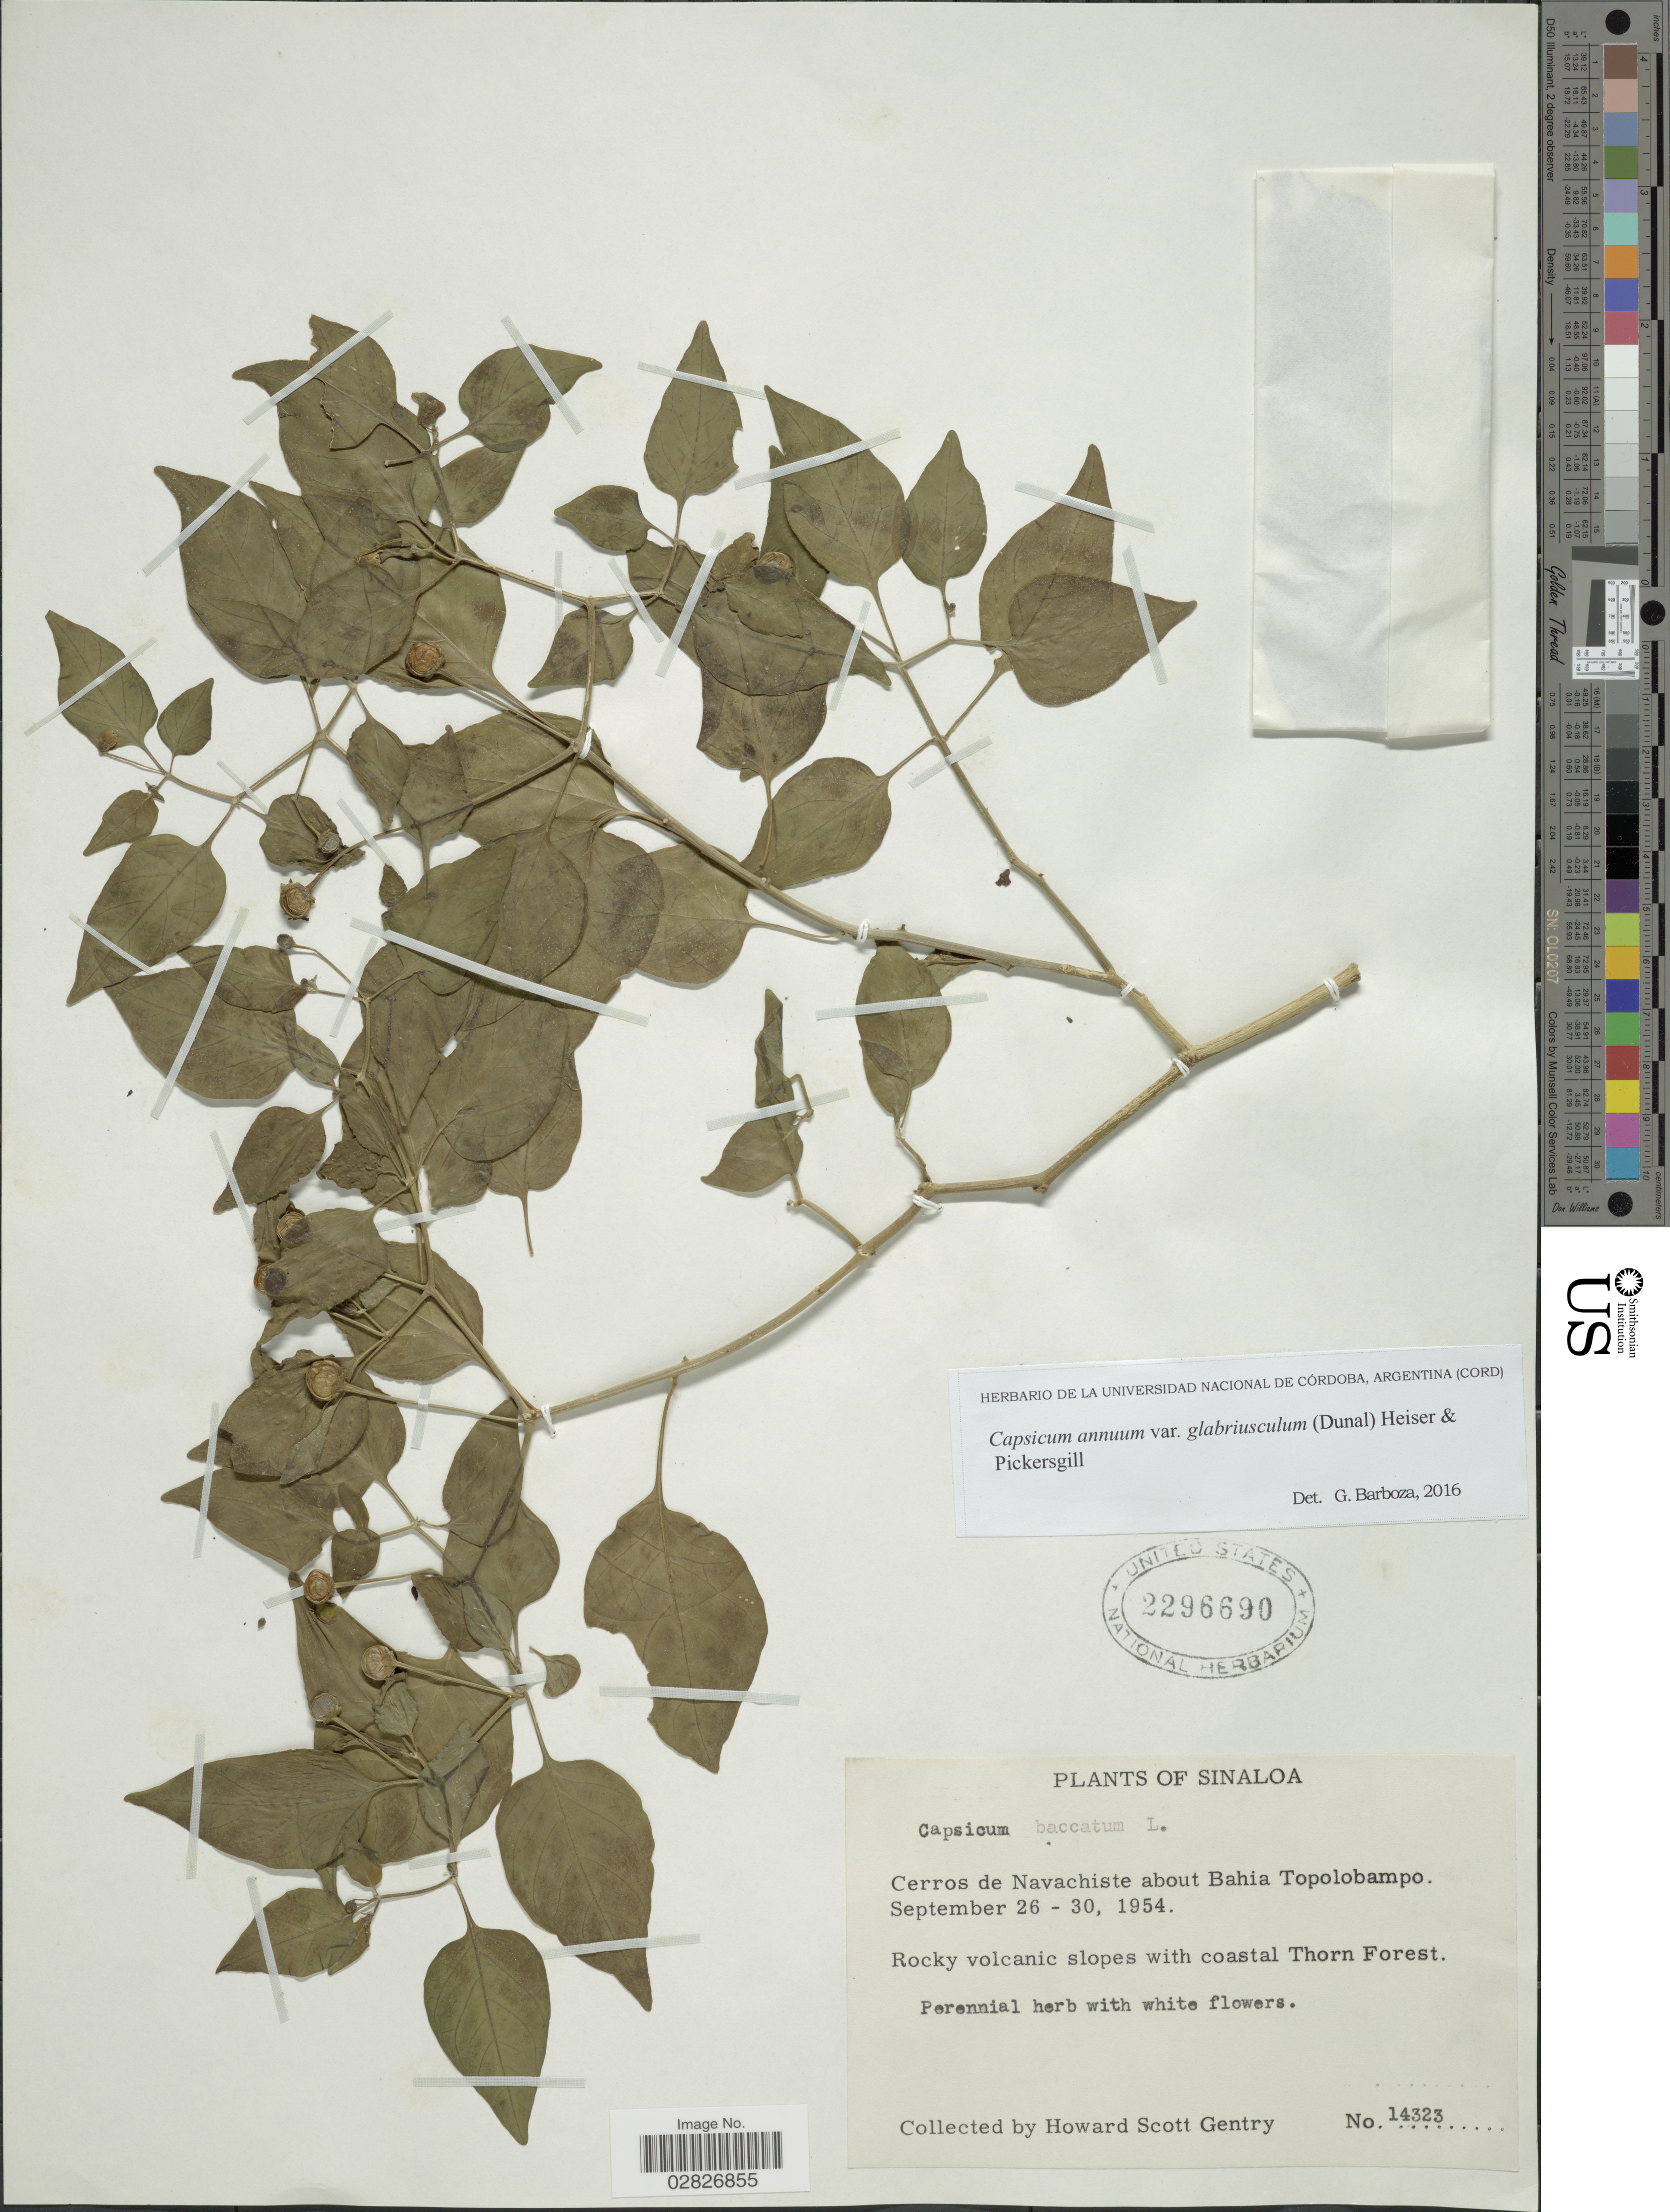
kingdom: Plantae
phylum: Tracheophyta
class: Magnoliopsida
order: Solanales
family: Solanaceae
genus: Capsicum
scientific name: Capsicum annuum var. glabriusculum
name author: (Dunal) Heiser & Pickersgill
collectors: H. S. Gentry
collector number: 14323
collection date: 1954-09-26/1954-09-30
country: Mexico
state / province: Sinaloa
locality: Cerros de Navachiste about Bahia Topolobampo.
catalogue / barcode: US 2296690